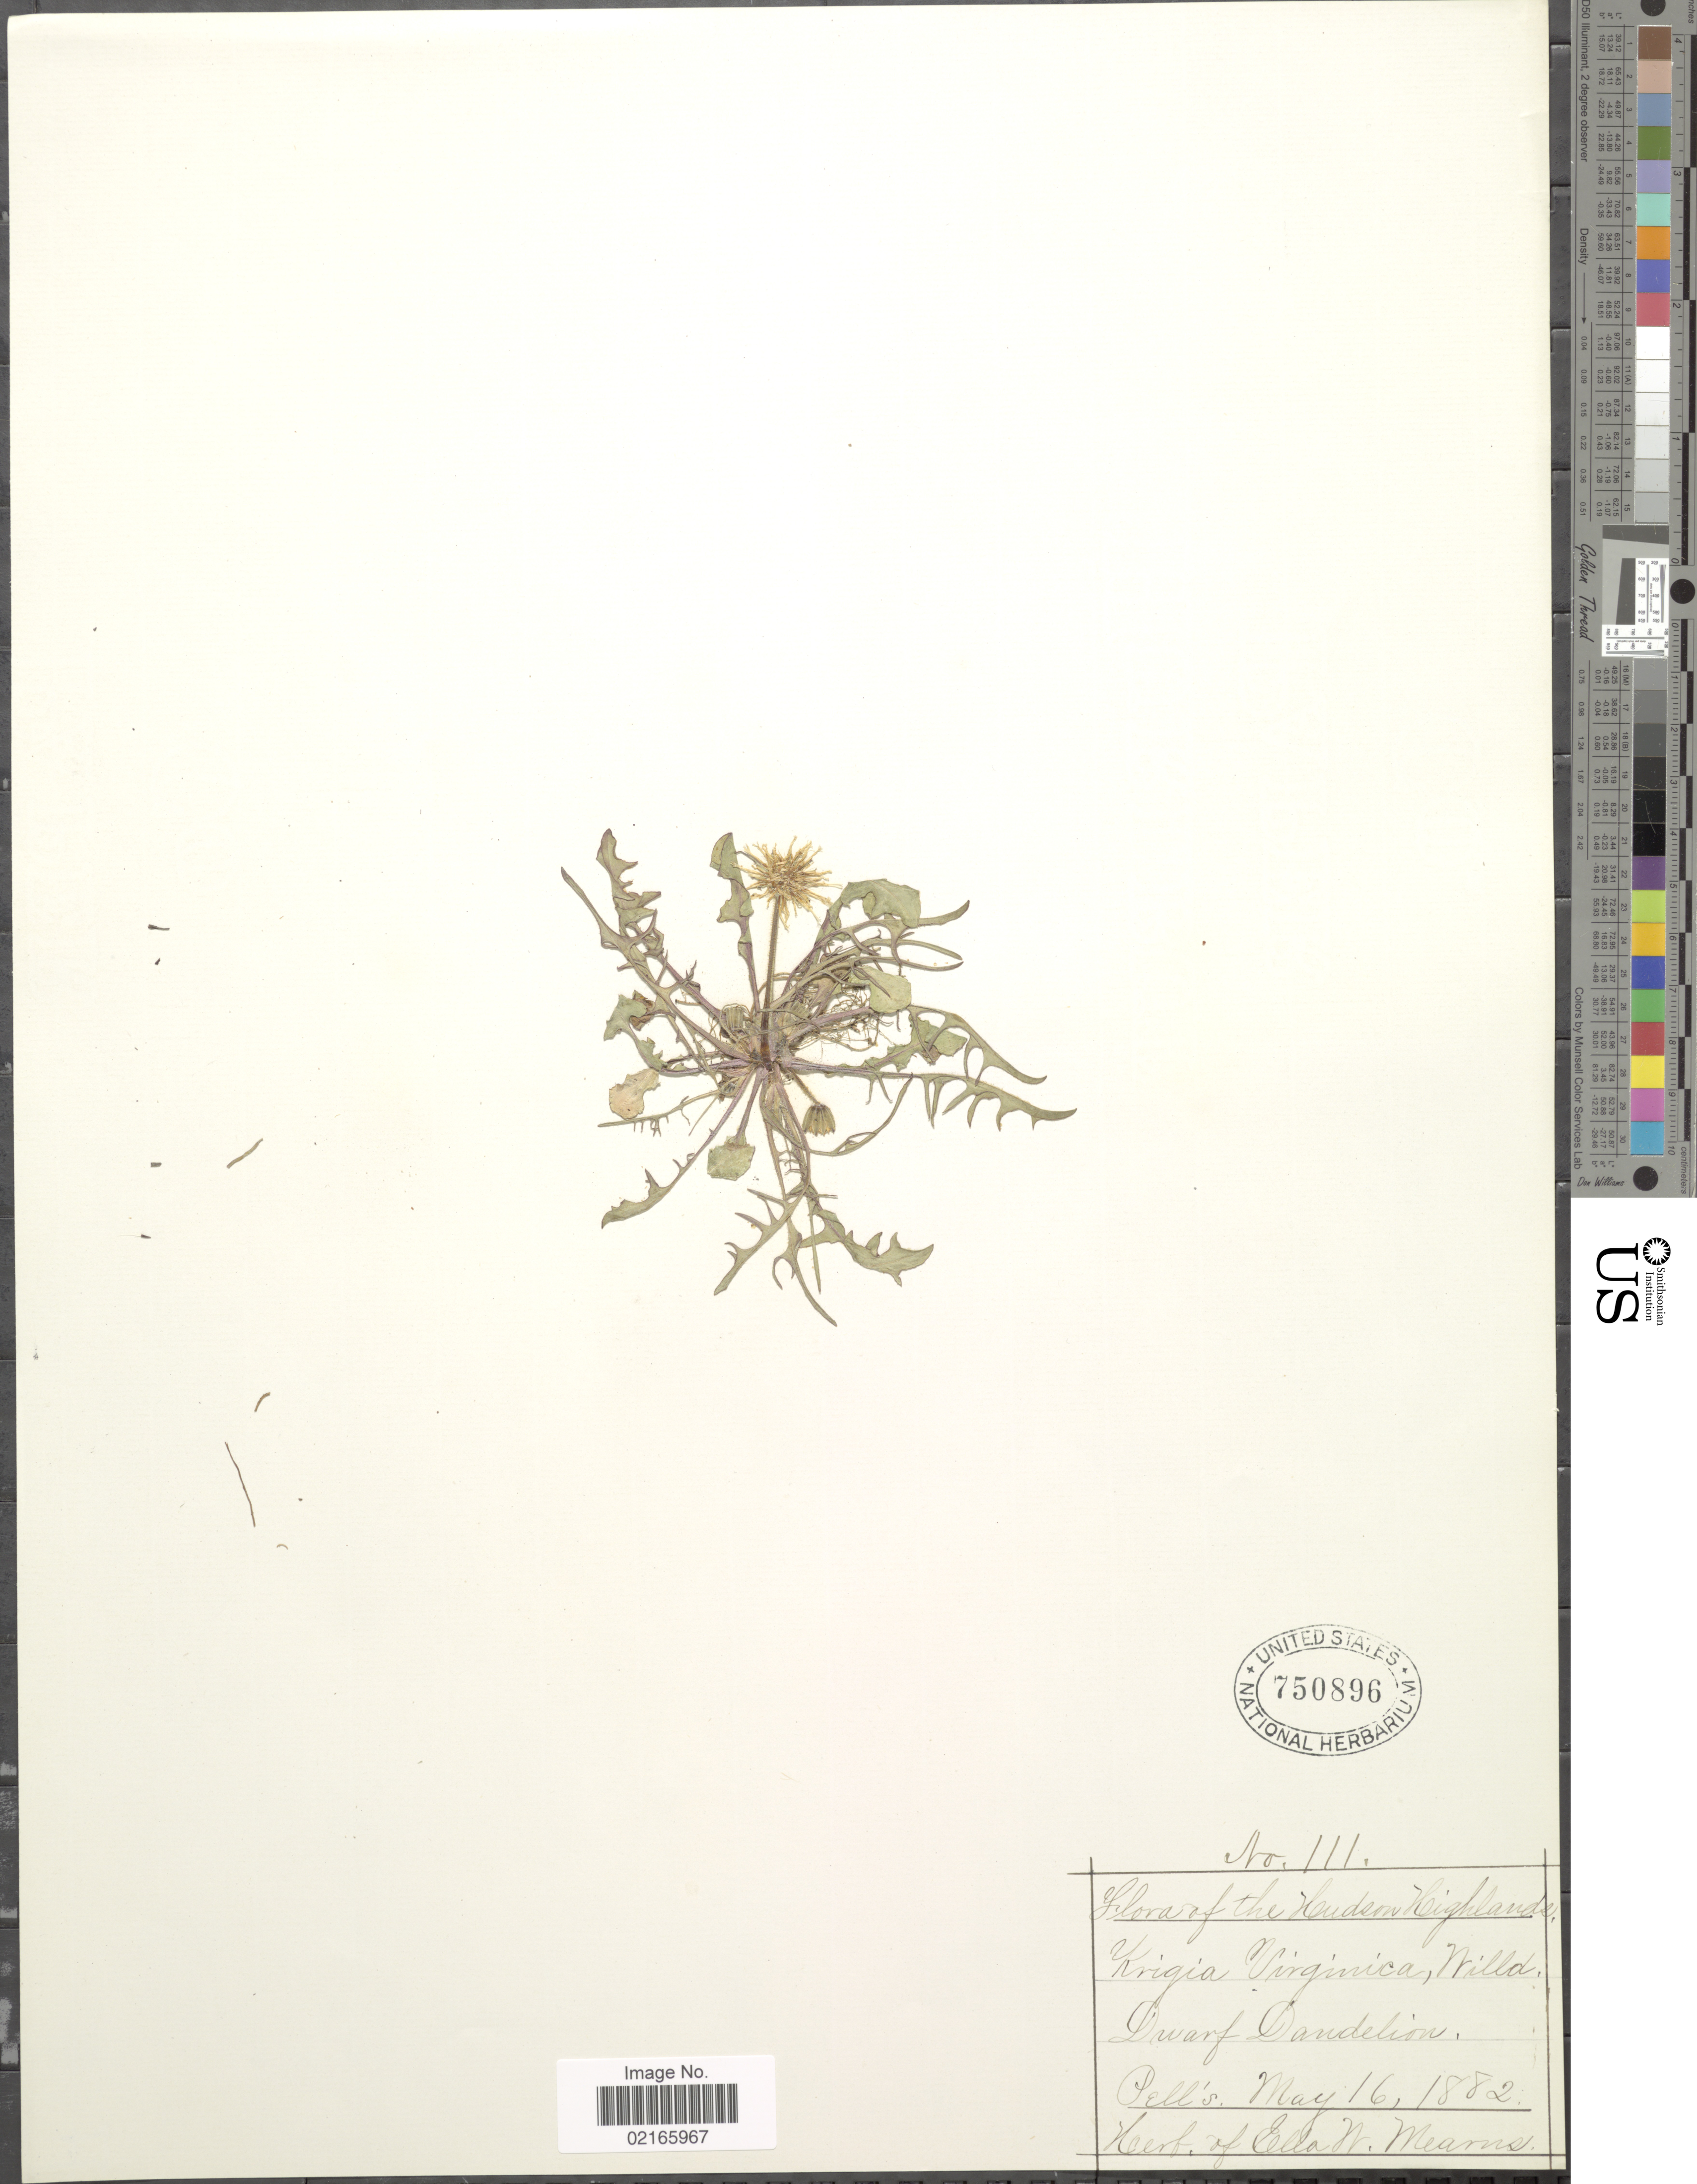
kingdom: Plantae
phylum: Tracheophyta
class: Magnoliopsida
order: Asterales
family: Asteraceae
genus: Krigia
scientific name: Krigia virginica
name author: (L.) Willd.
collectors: ex herb. Ella W. Mearns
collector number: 111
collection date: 1882-05-16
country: United States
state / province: New York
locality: Dwarf Dandelion, Pell's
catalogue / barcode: US 750896